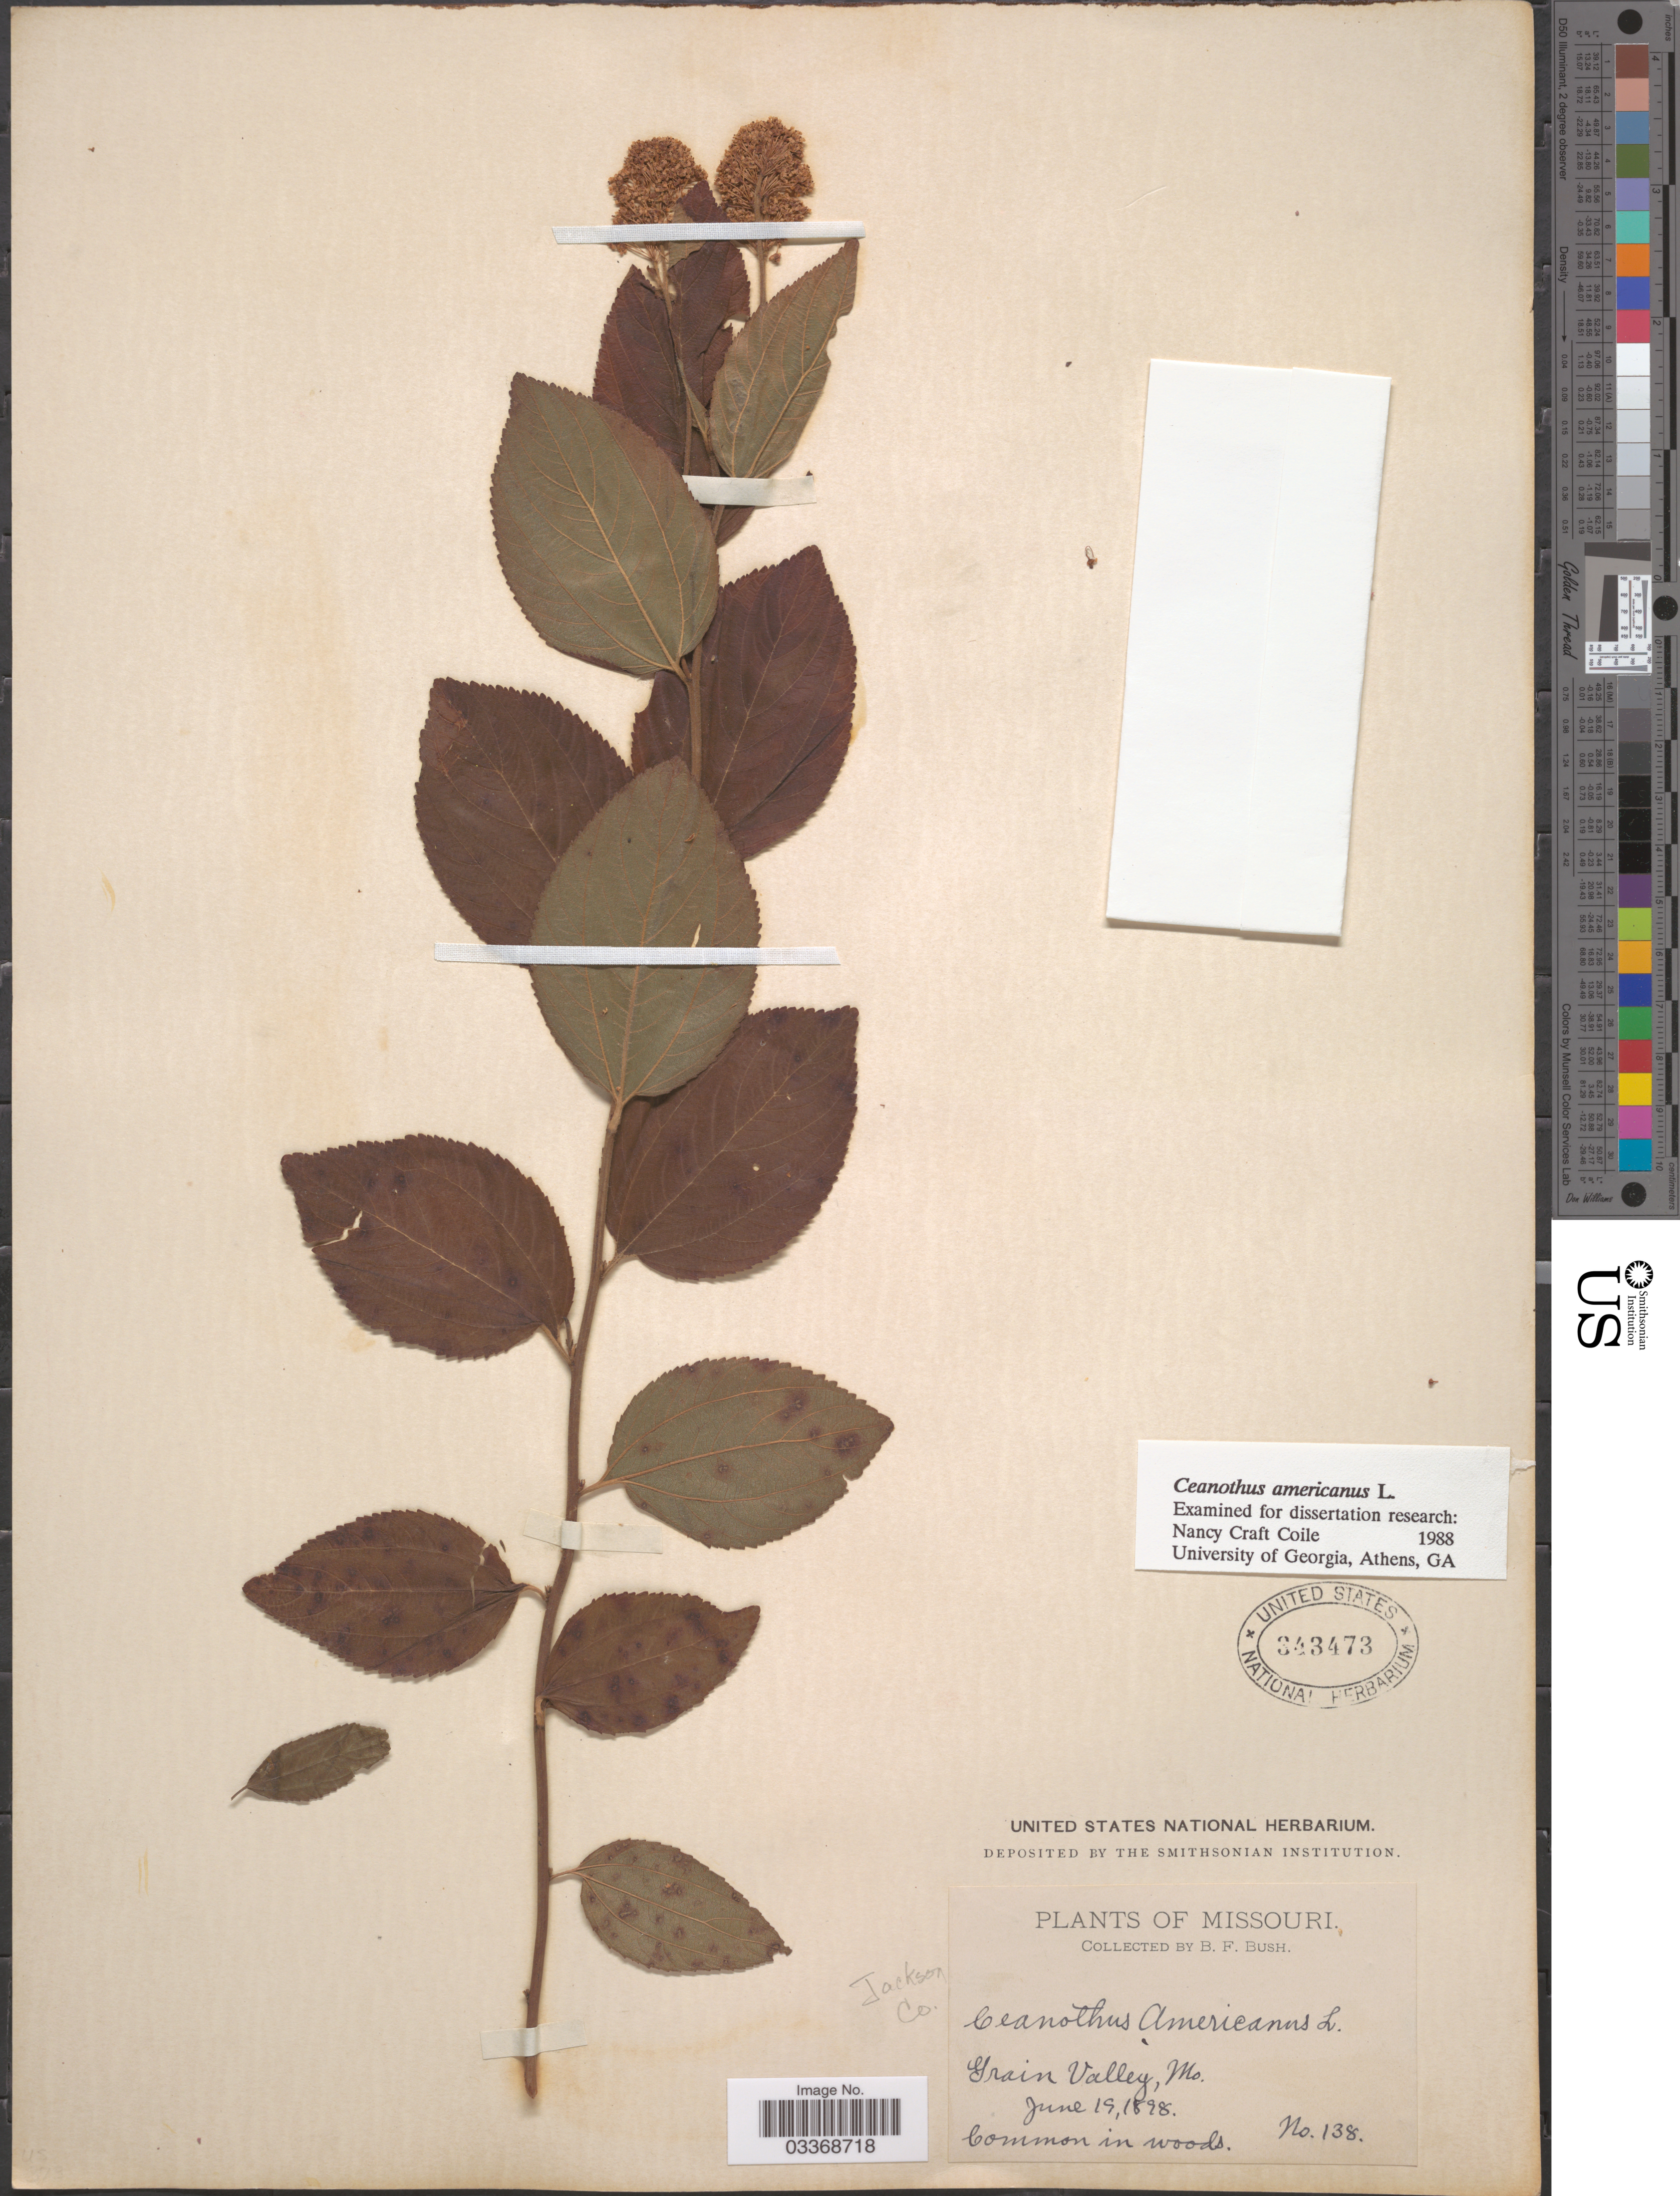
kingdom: Plantae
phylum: Tracheophyta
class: Magnoliopsida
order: Rosales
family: Rhamnaceae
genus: Ceanothus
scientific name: Ceanothus americanus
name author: L.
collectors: B. F. Bush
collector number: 138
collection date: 1898-06-19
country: United States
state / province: Missouri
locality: Grain Valley. Jackson Co.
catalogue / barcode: US 343473